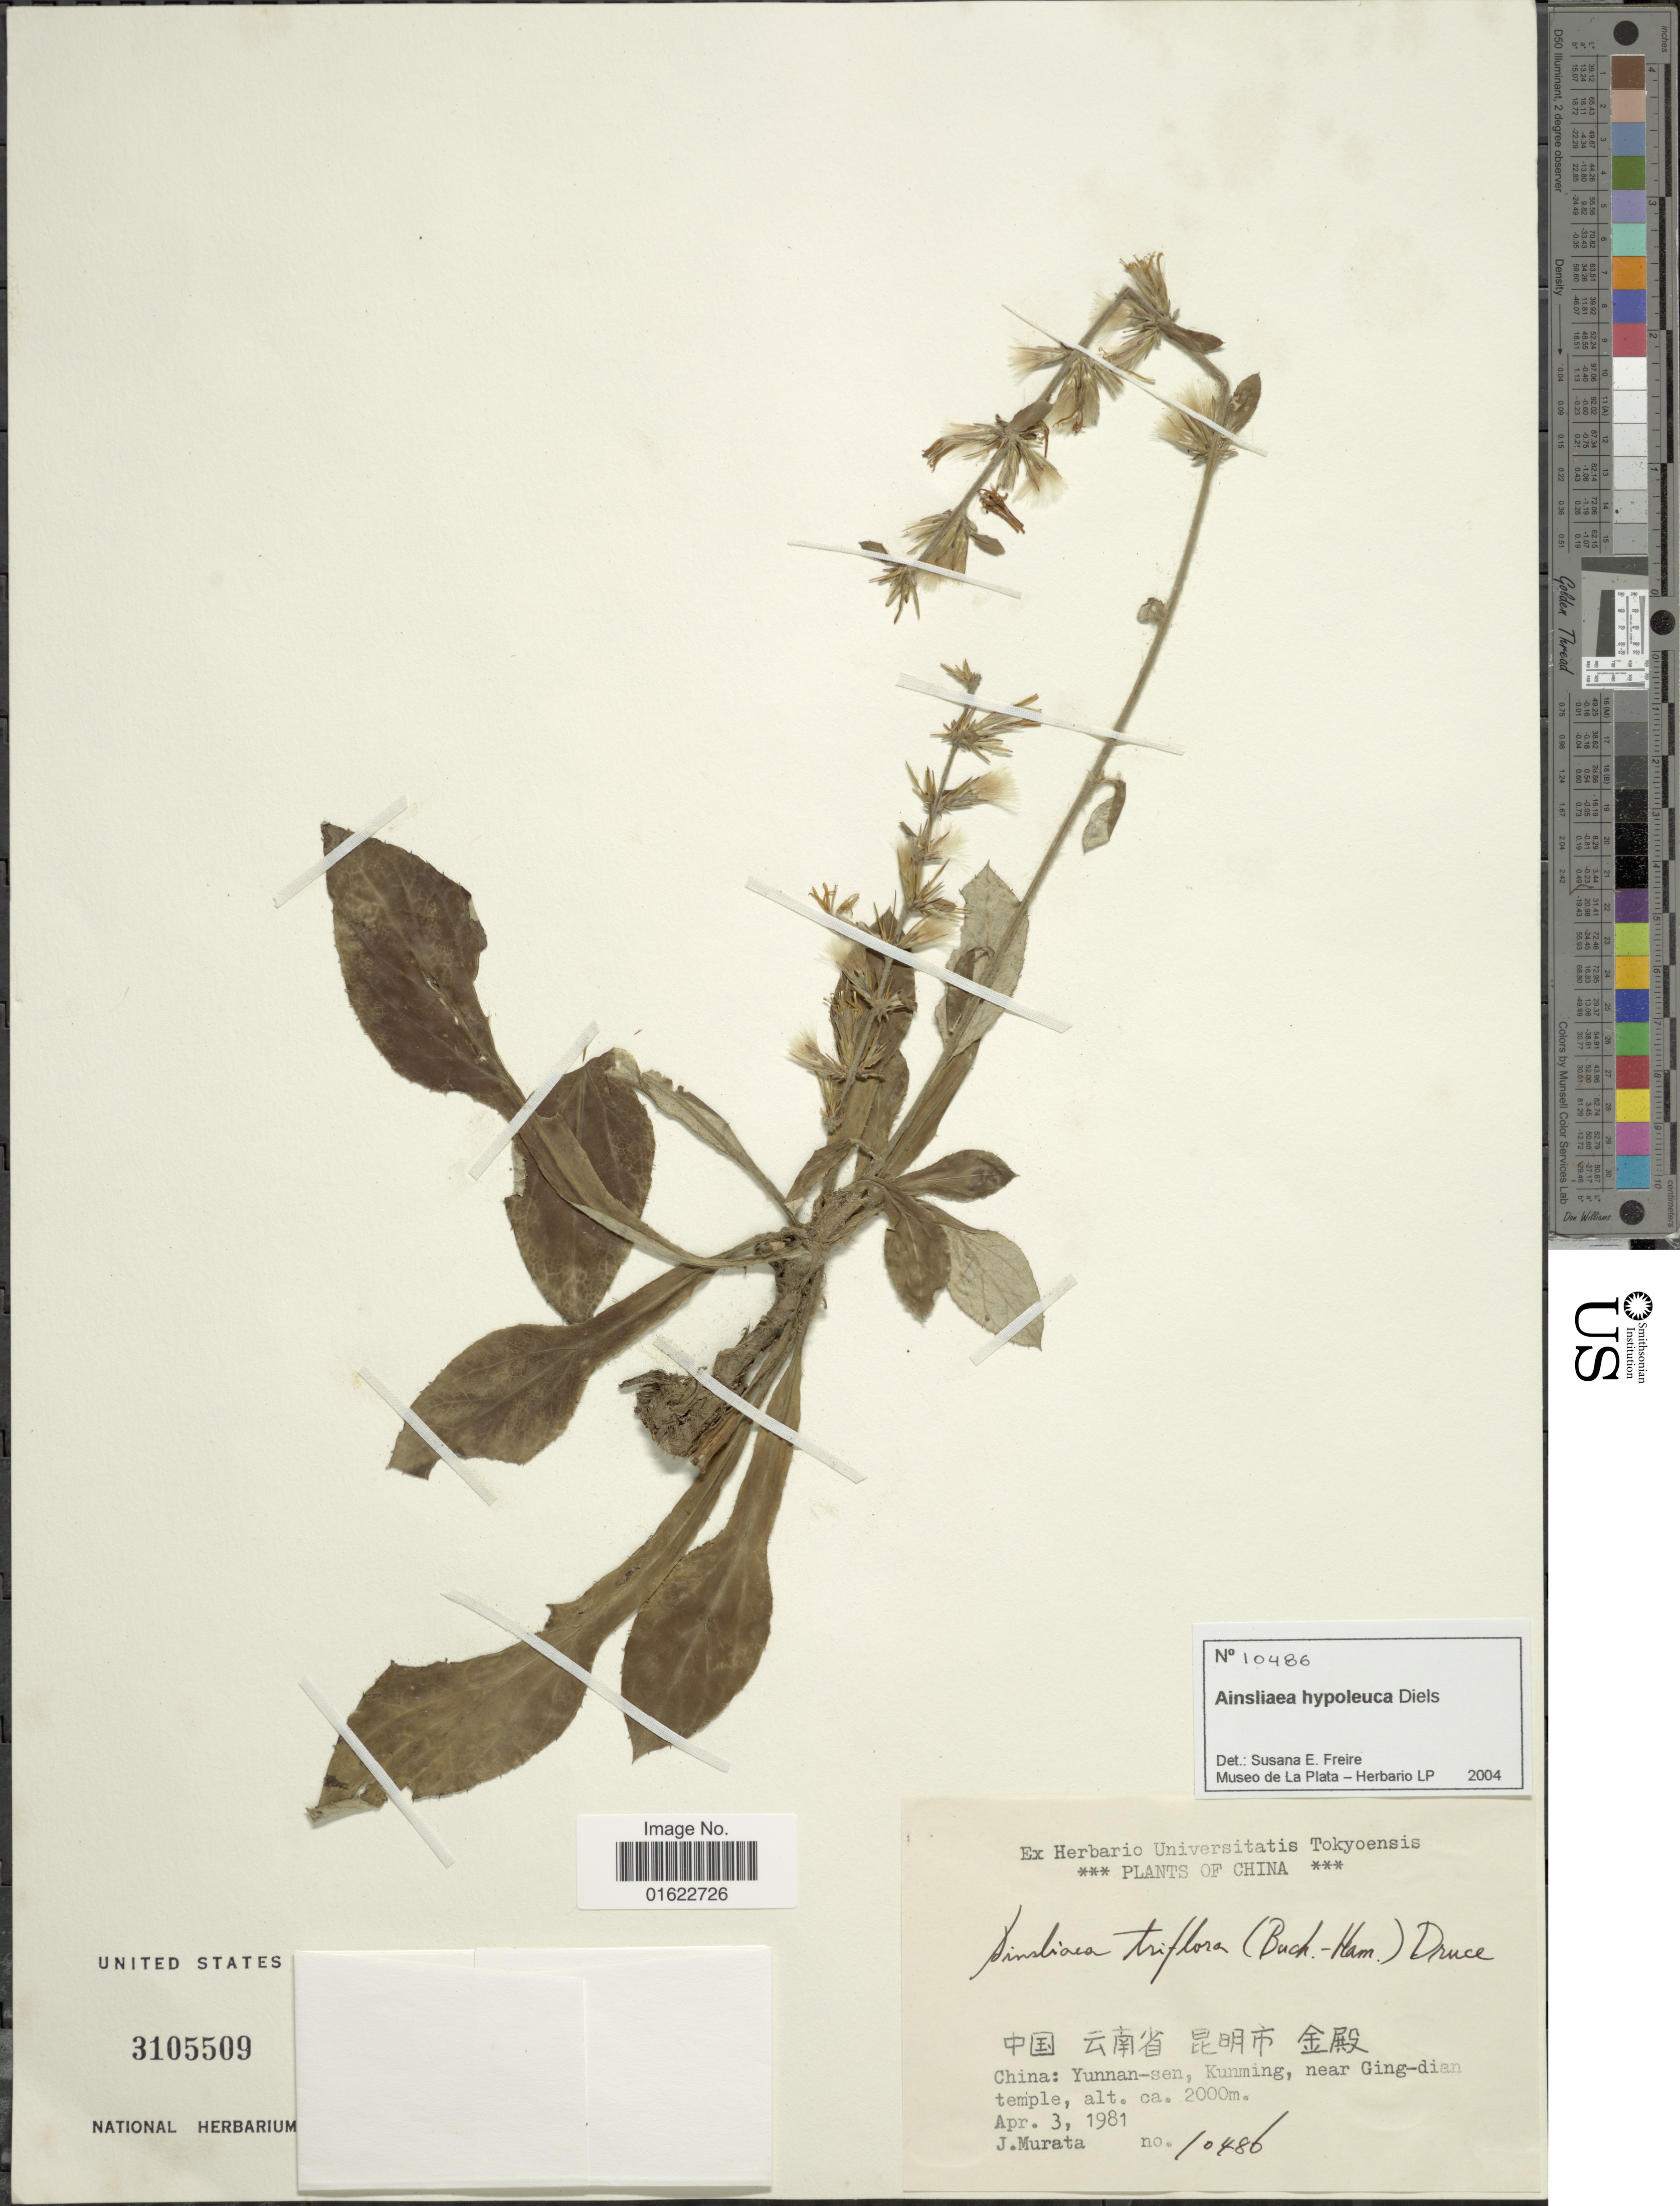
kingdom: Plantae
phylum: Tracheophyta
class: Magnoliopsida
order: Asterales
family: Asteraceae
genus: Ainsliaea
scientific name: Ainsliaea hypoleuca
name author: Diels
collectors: J. Murata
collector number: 10486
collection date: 1981-04-03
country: China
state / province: Yunnan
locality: Yunnan-sen, Kunming, near Ging-dian temple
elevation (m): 2000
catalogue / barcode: US 3105509